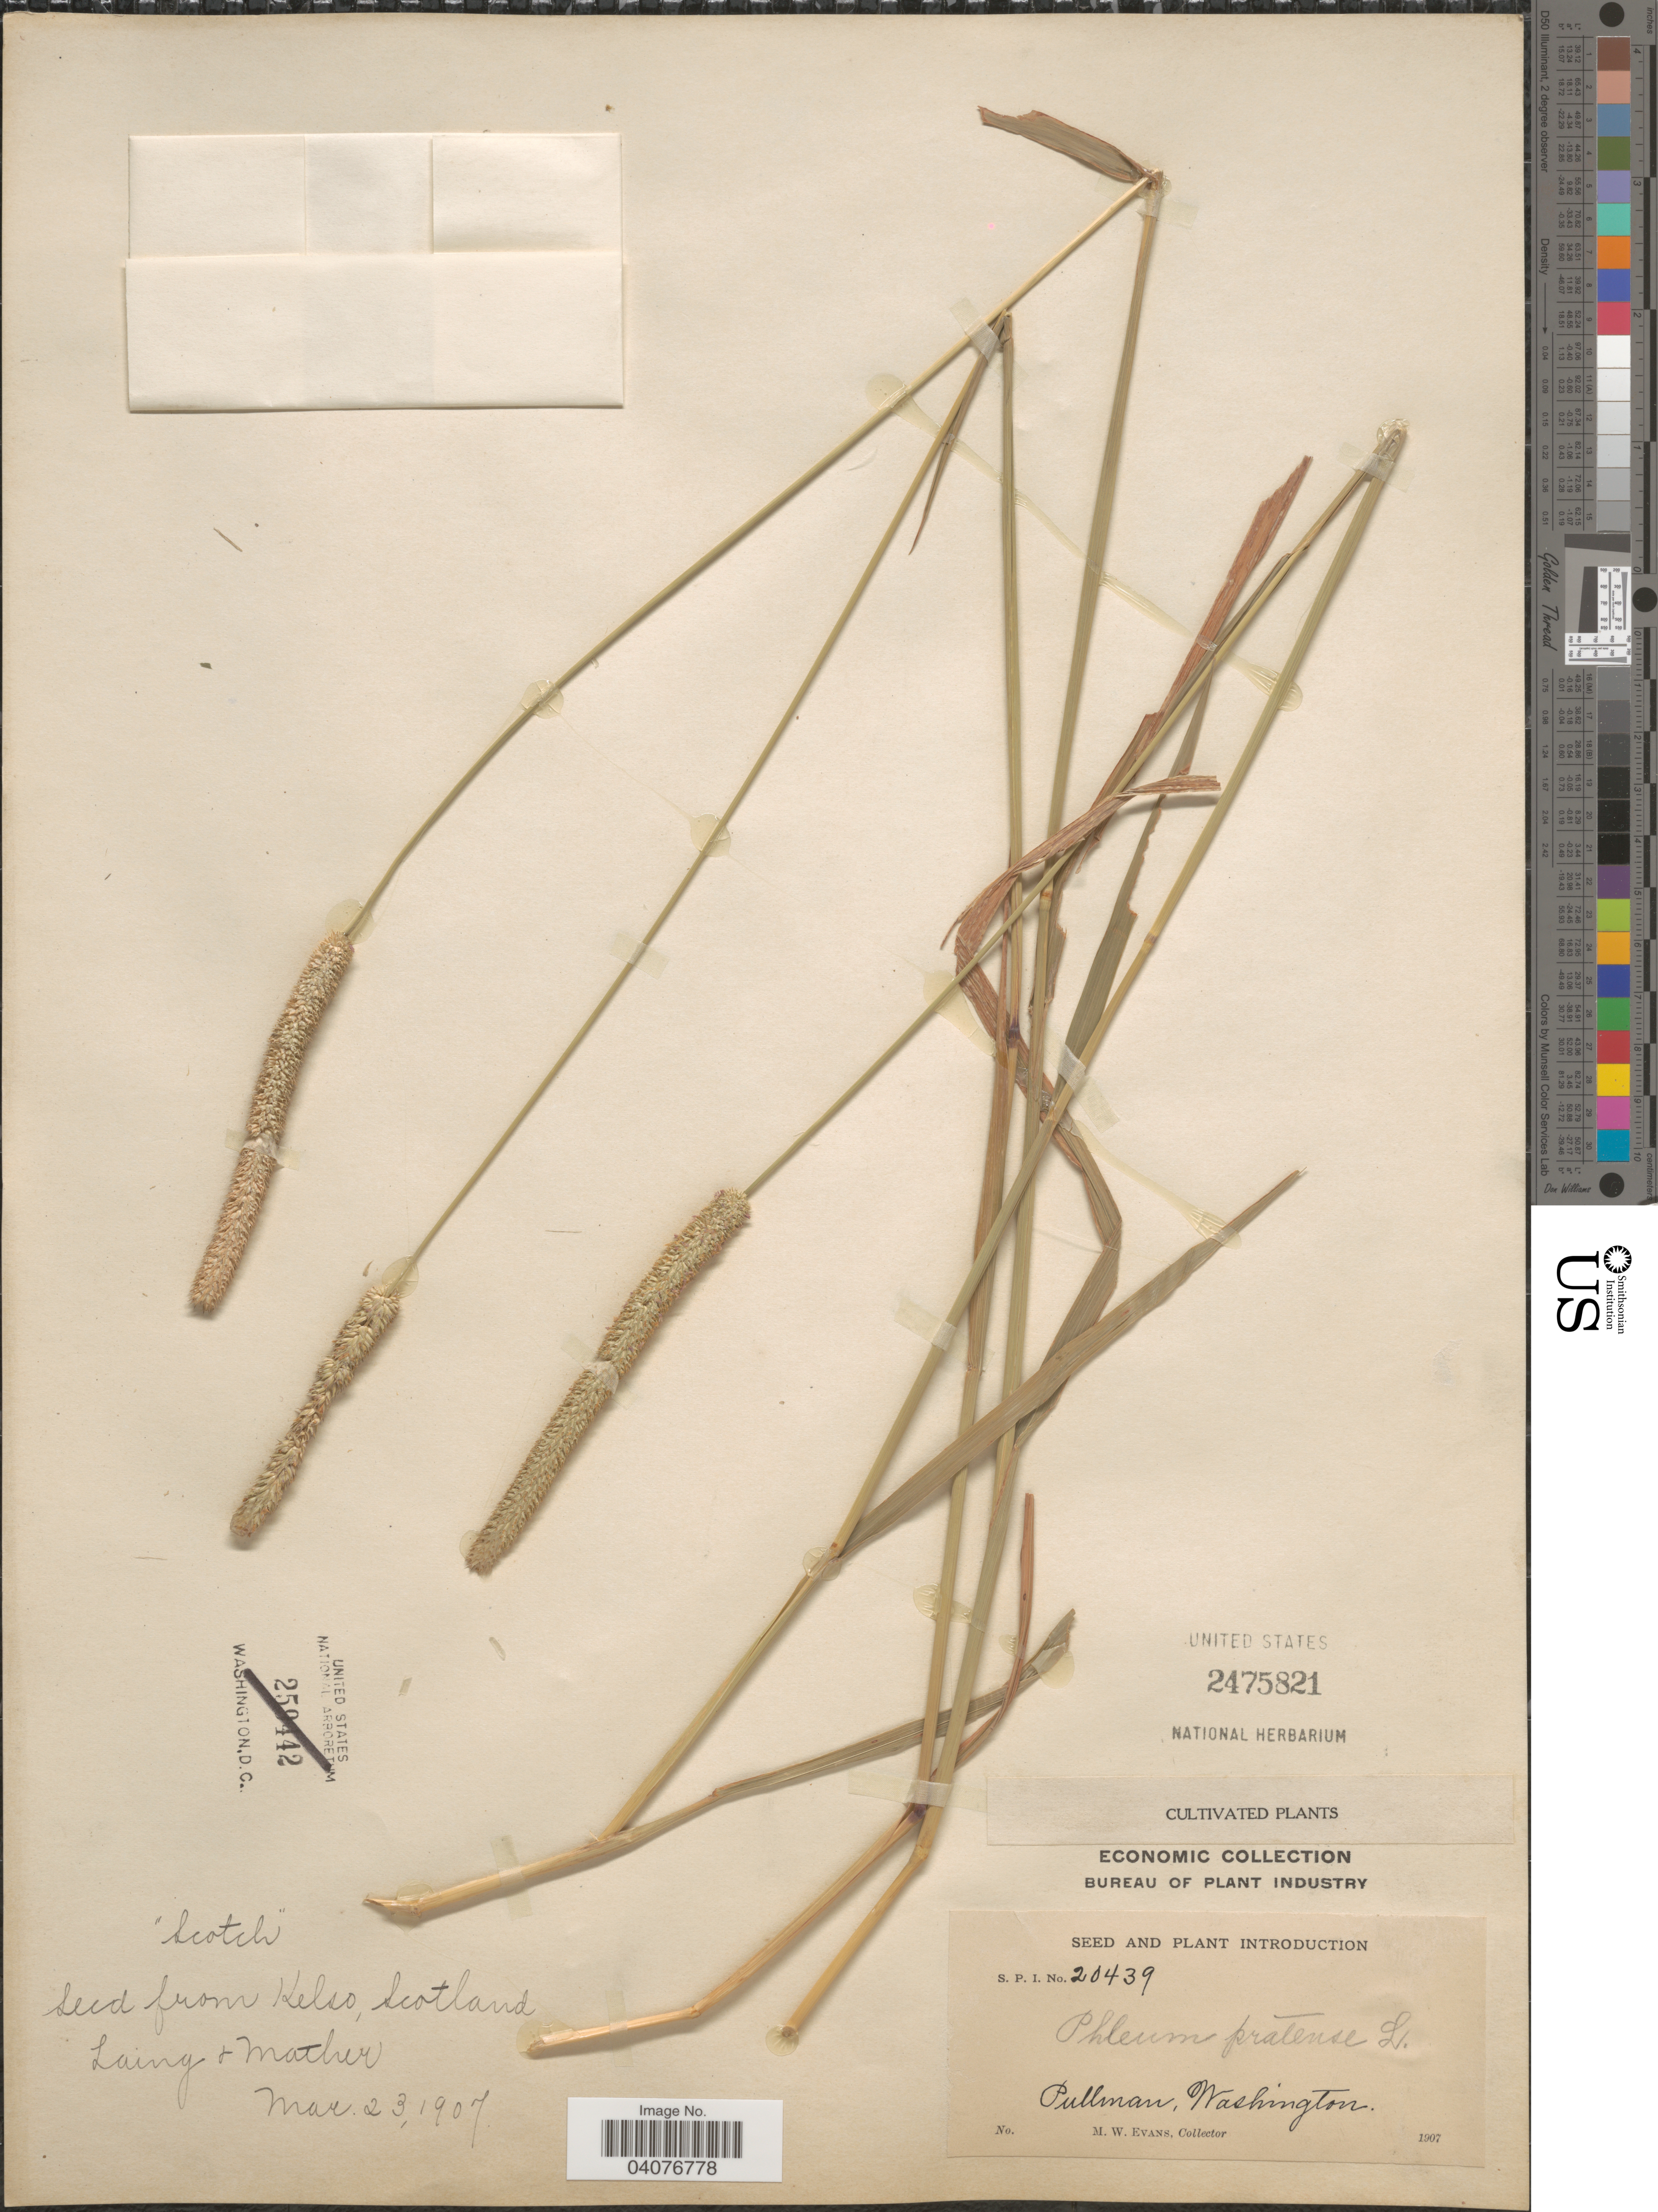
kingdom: Plantae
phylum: Tracheophyta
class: Liliopsida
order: Poales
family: Poaceae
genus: Phleum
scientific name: Phleum subulatum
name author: (Savi) Asch. & Graeb.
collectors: M. Evans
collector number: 20439?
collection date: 1907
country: United States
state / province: Washington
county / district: Whitman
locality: Pullman.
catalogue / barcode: US 2475821